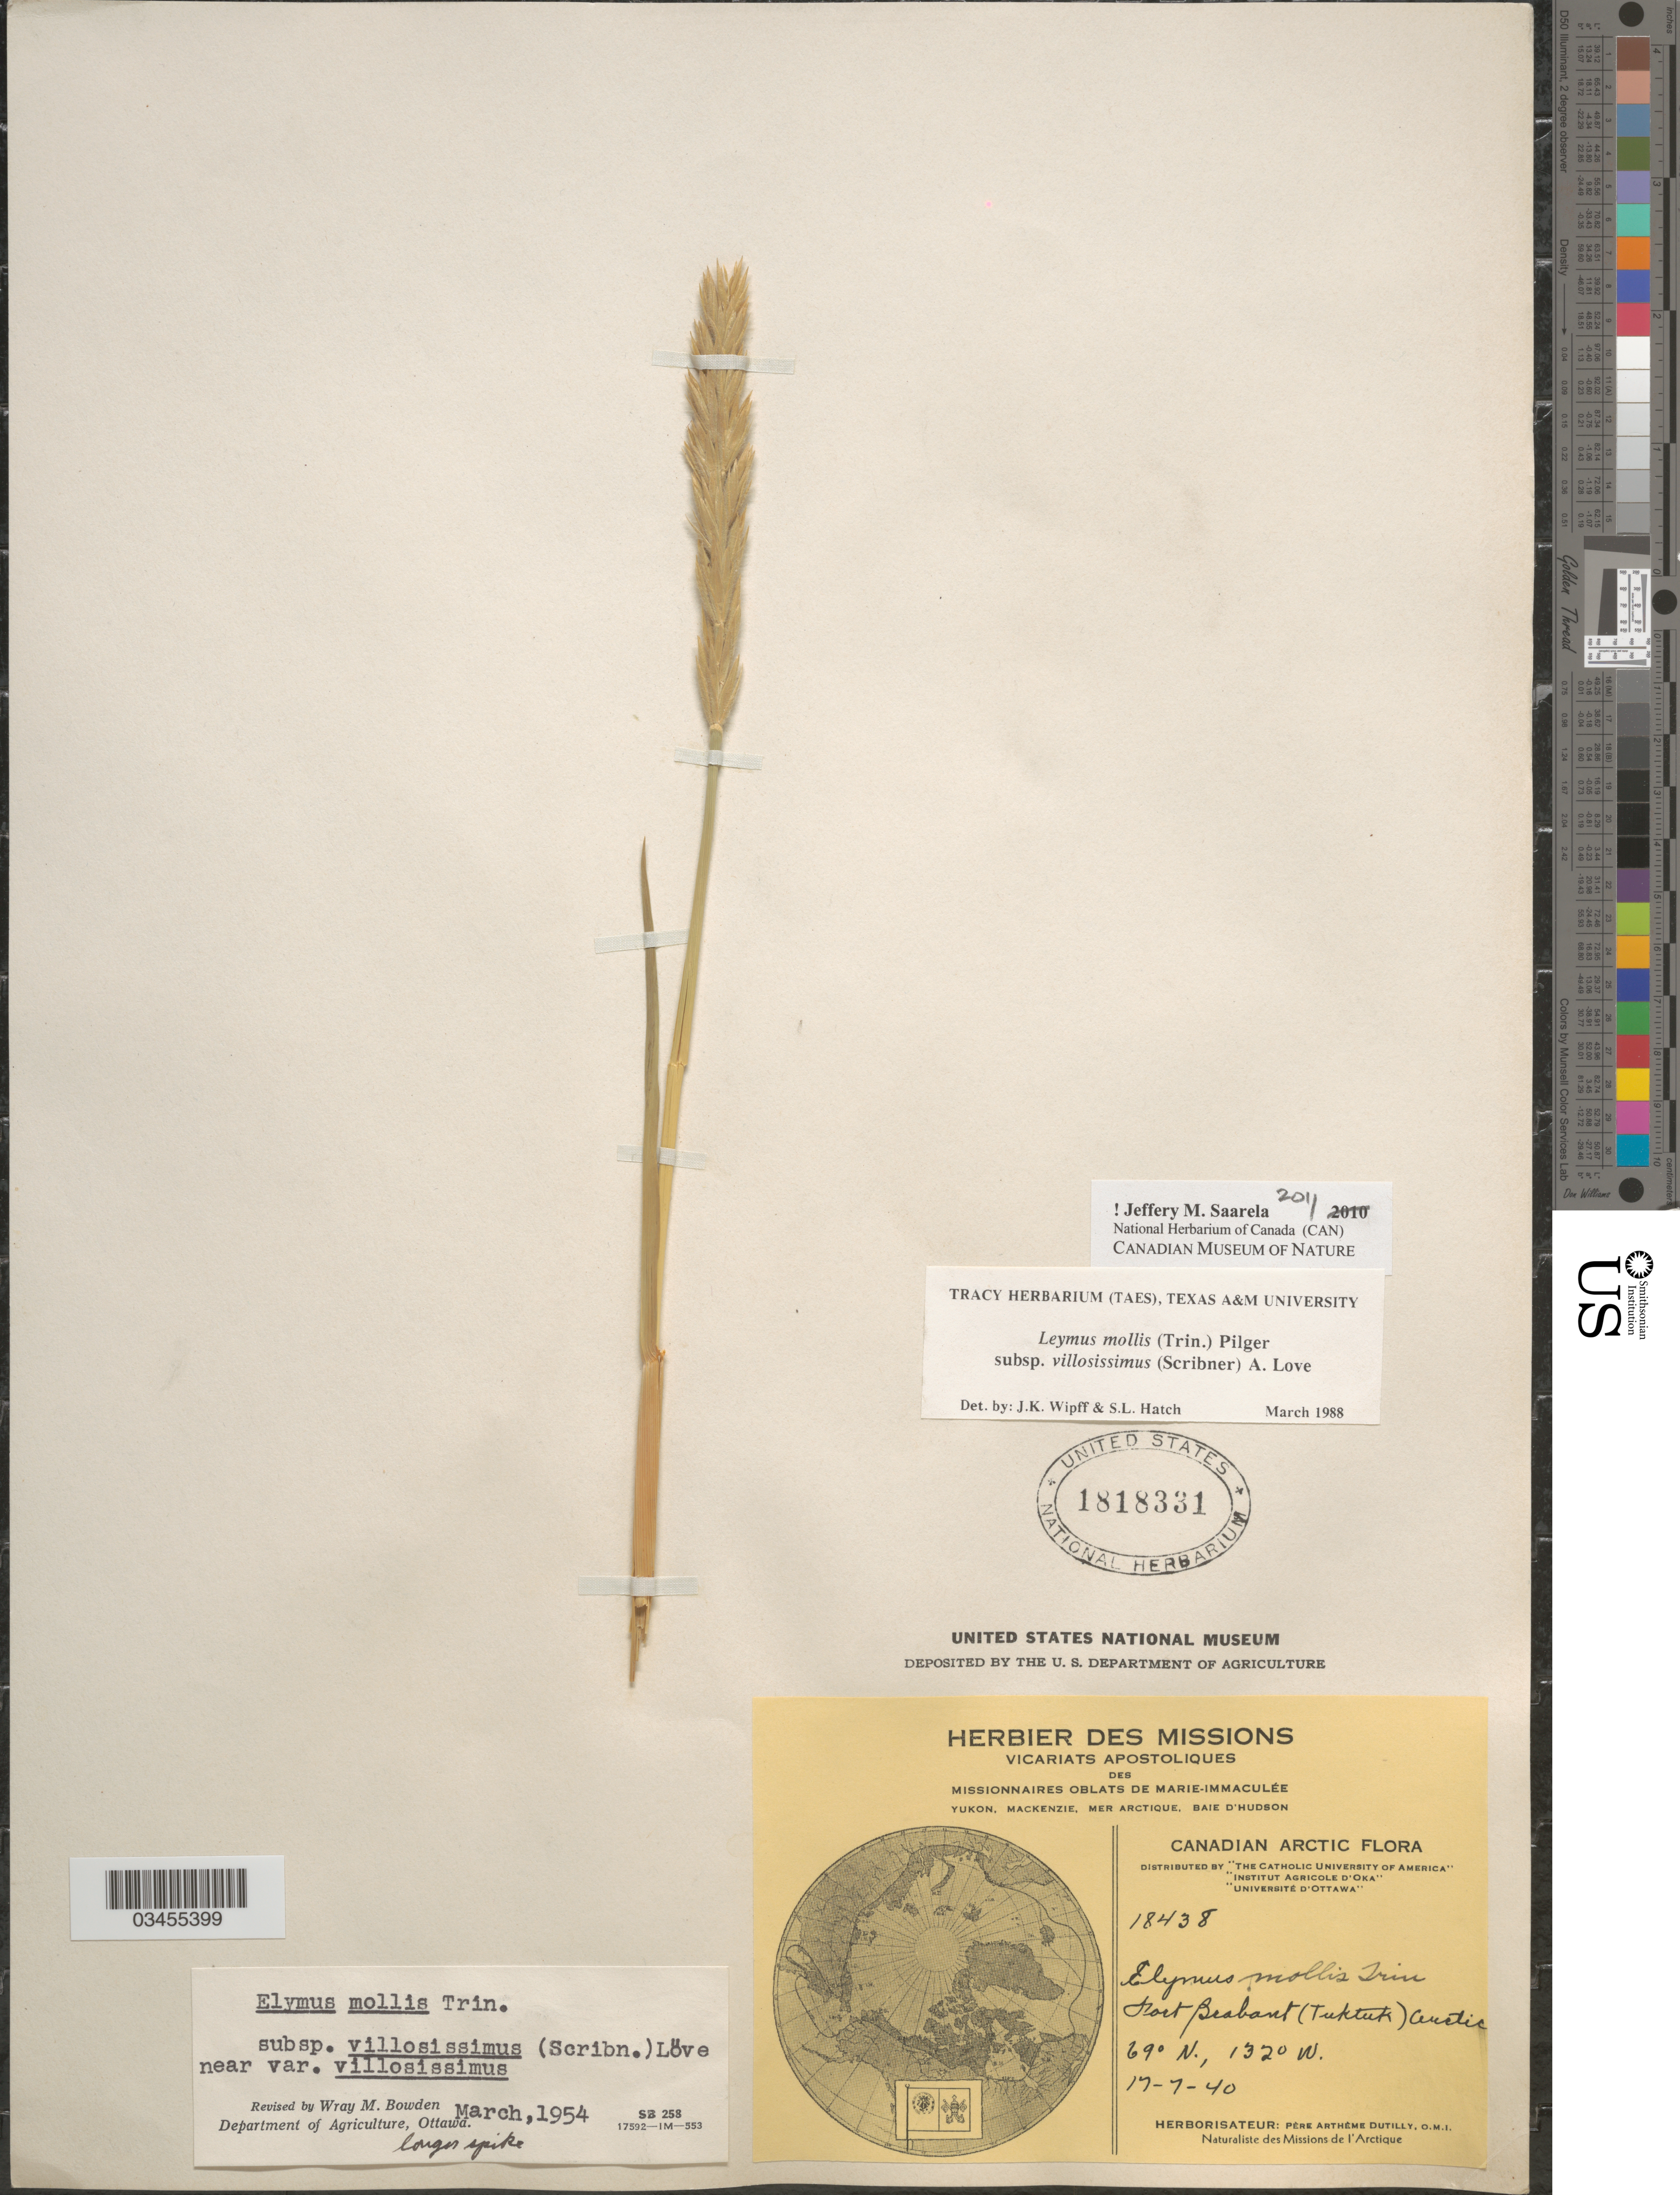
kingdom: Plantae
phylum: Tracheophyta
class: Liliopsida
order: Poales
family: Poaceae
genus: Leymus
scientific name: Leymus mollis subsp. villosissimus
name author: (Scribn.) Á. Löve & D. Löve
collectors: P. Dutilly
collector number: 18438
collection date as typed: Transcribed d/m/y: 17/7/40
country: Canada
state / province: Saskatchewan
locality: Canadian Arctic. Fort Brabant (Tuktuk) Arctic. Missions de l'Arctique.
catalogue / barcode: US 1818331